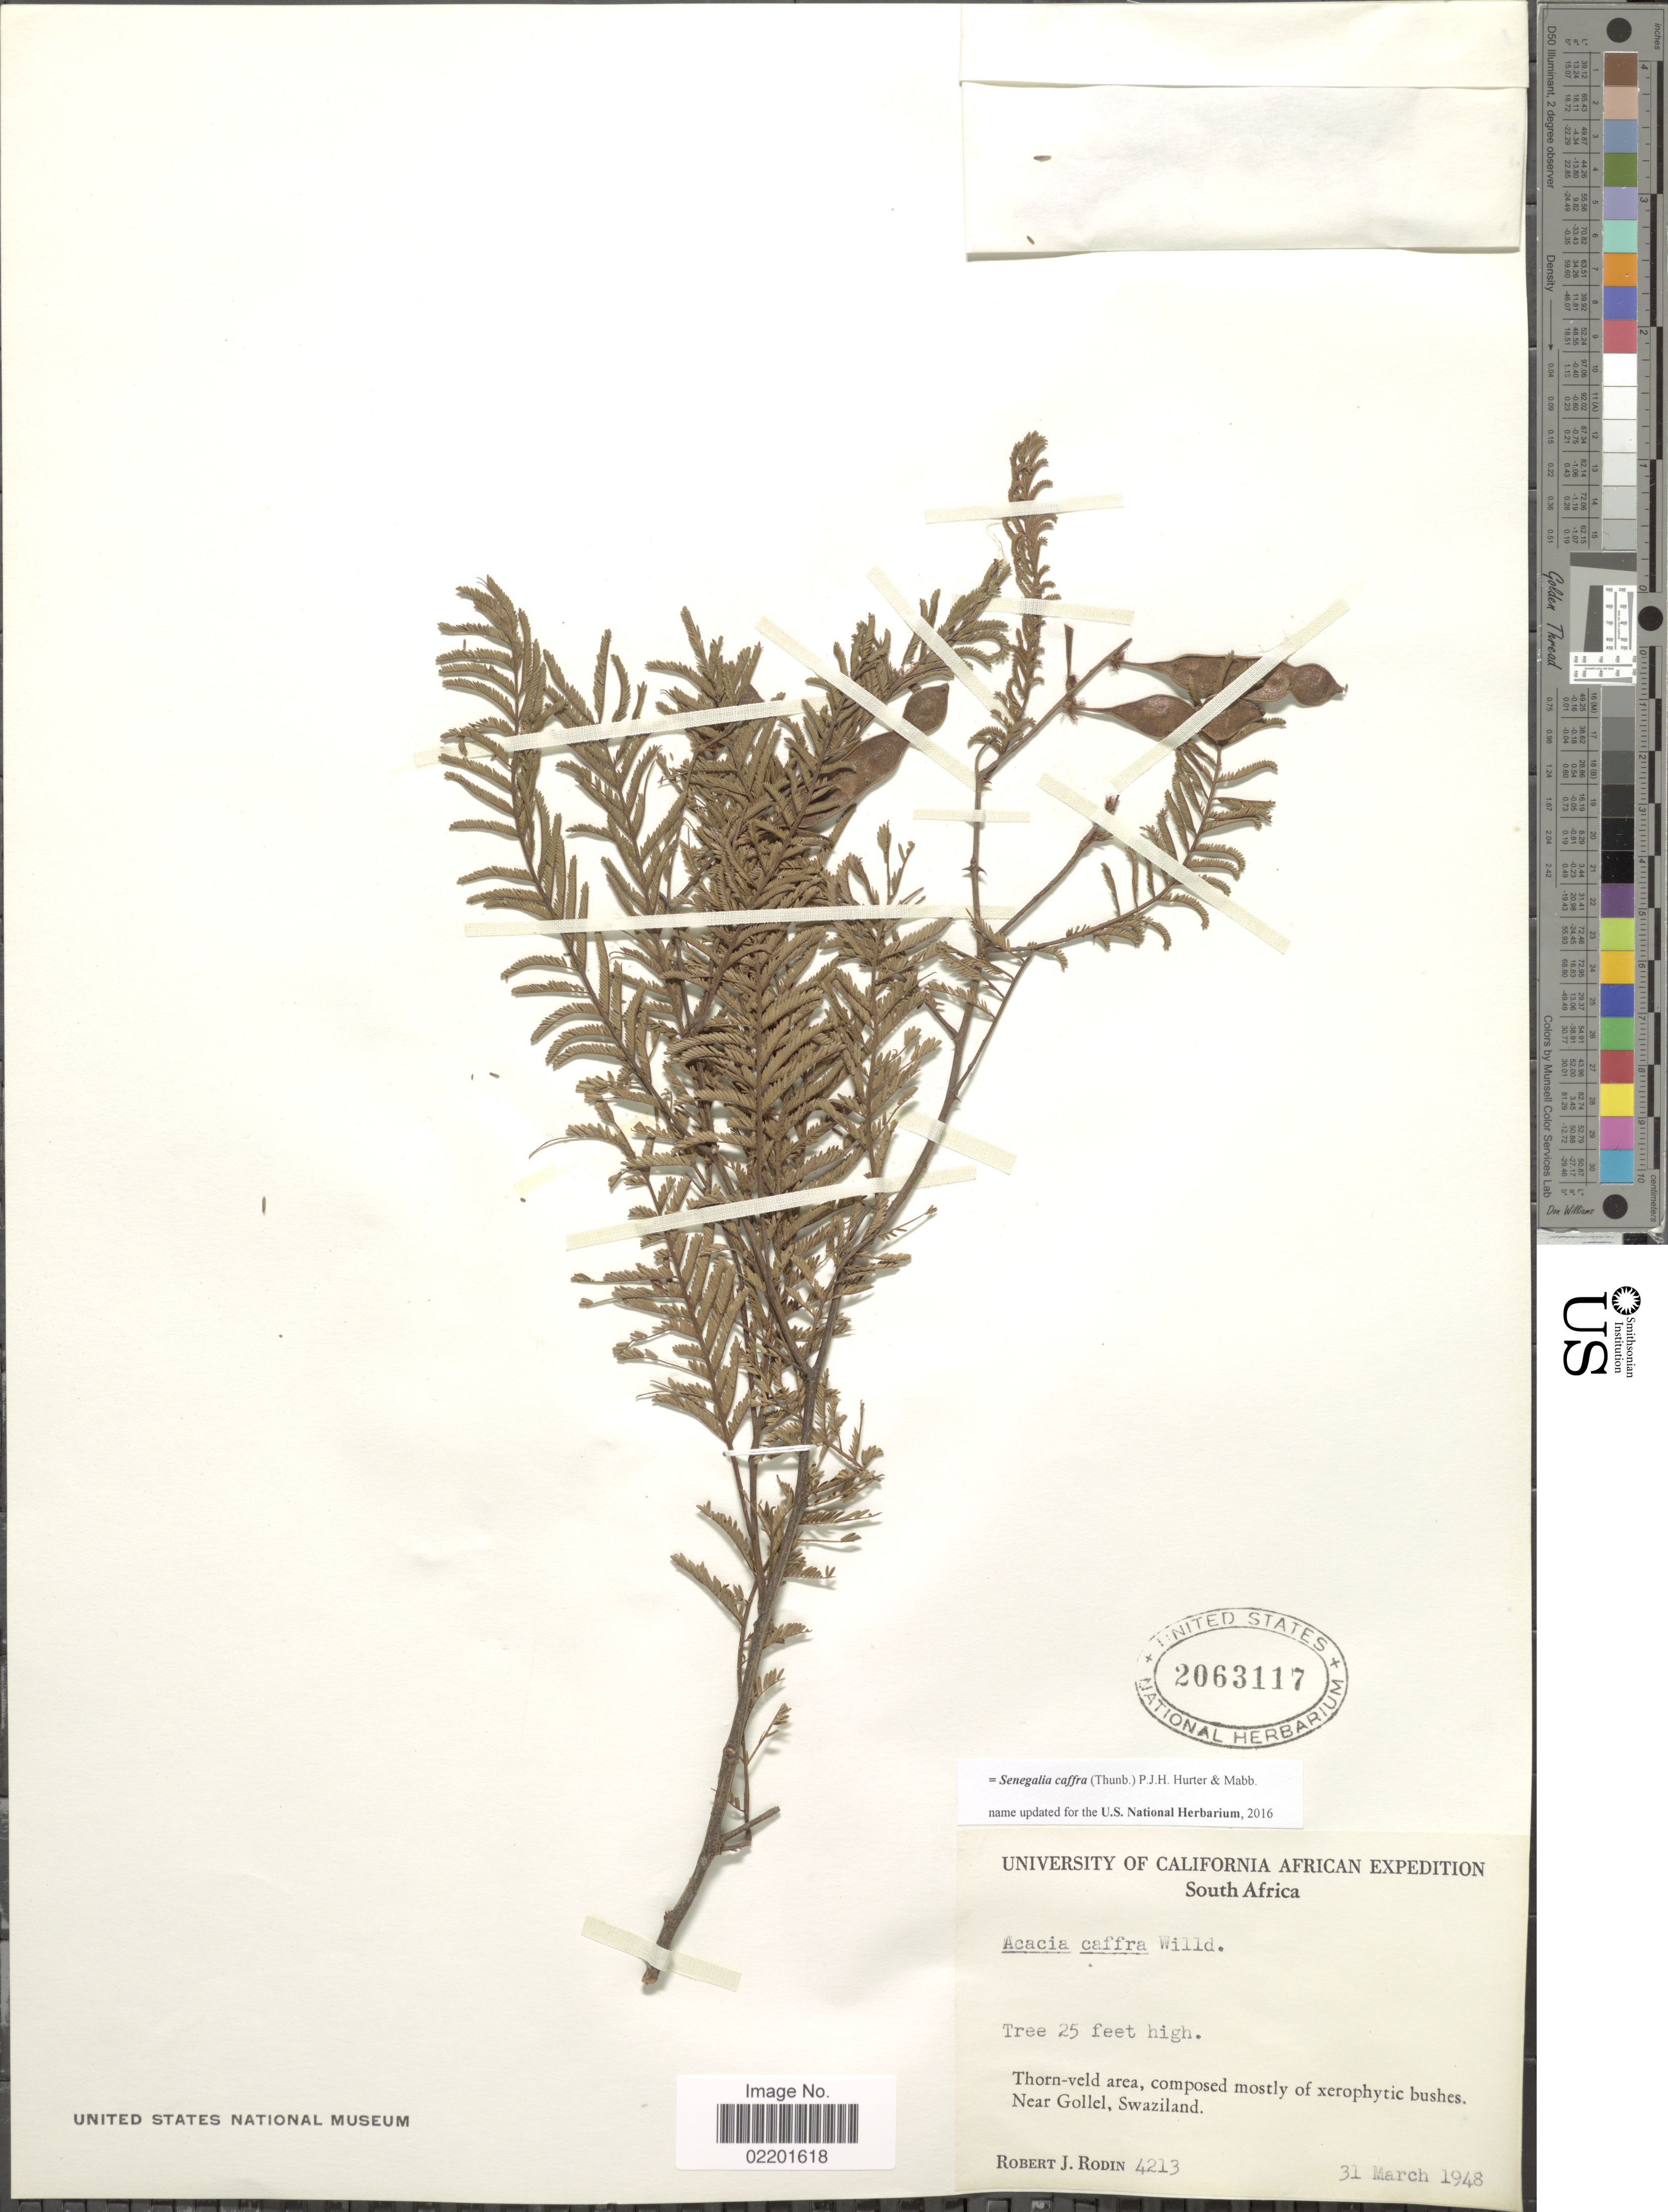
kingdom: Plantae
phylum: Tracheophyta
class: Magnoliopsida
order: Fabales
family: Fabaceae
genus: Senegalia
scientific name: Senegalia caffra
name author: (Thunb.) P.J.H. Hurter & Mabb.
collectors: R. J. Rodin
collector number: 4213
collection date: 1948-03-31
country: Eswatini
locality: South Africa, Thorn-veld area, composed mostly of xerophytic bushes Near Gollel, Swaziland.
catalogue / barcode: US 2063117